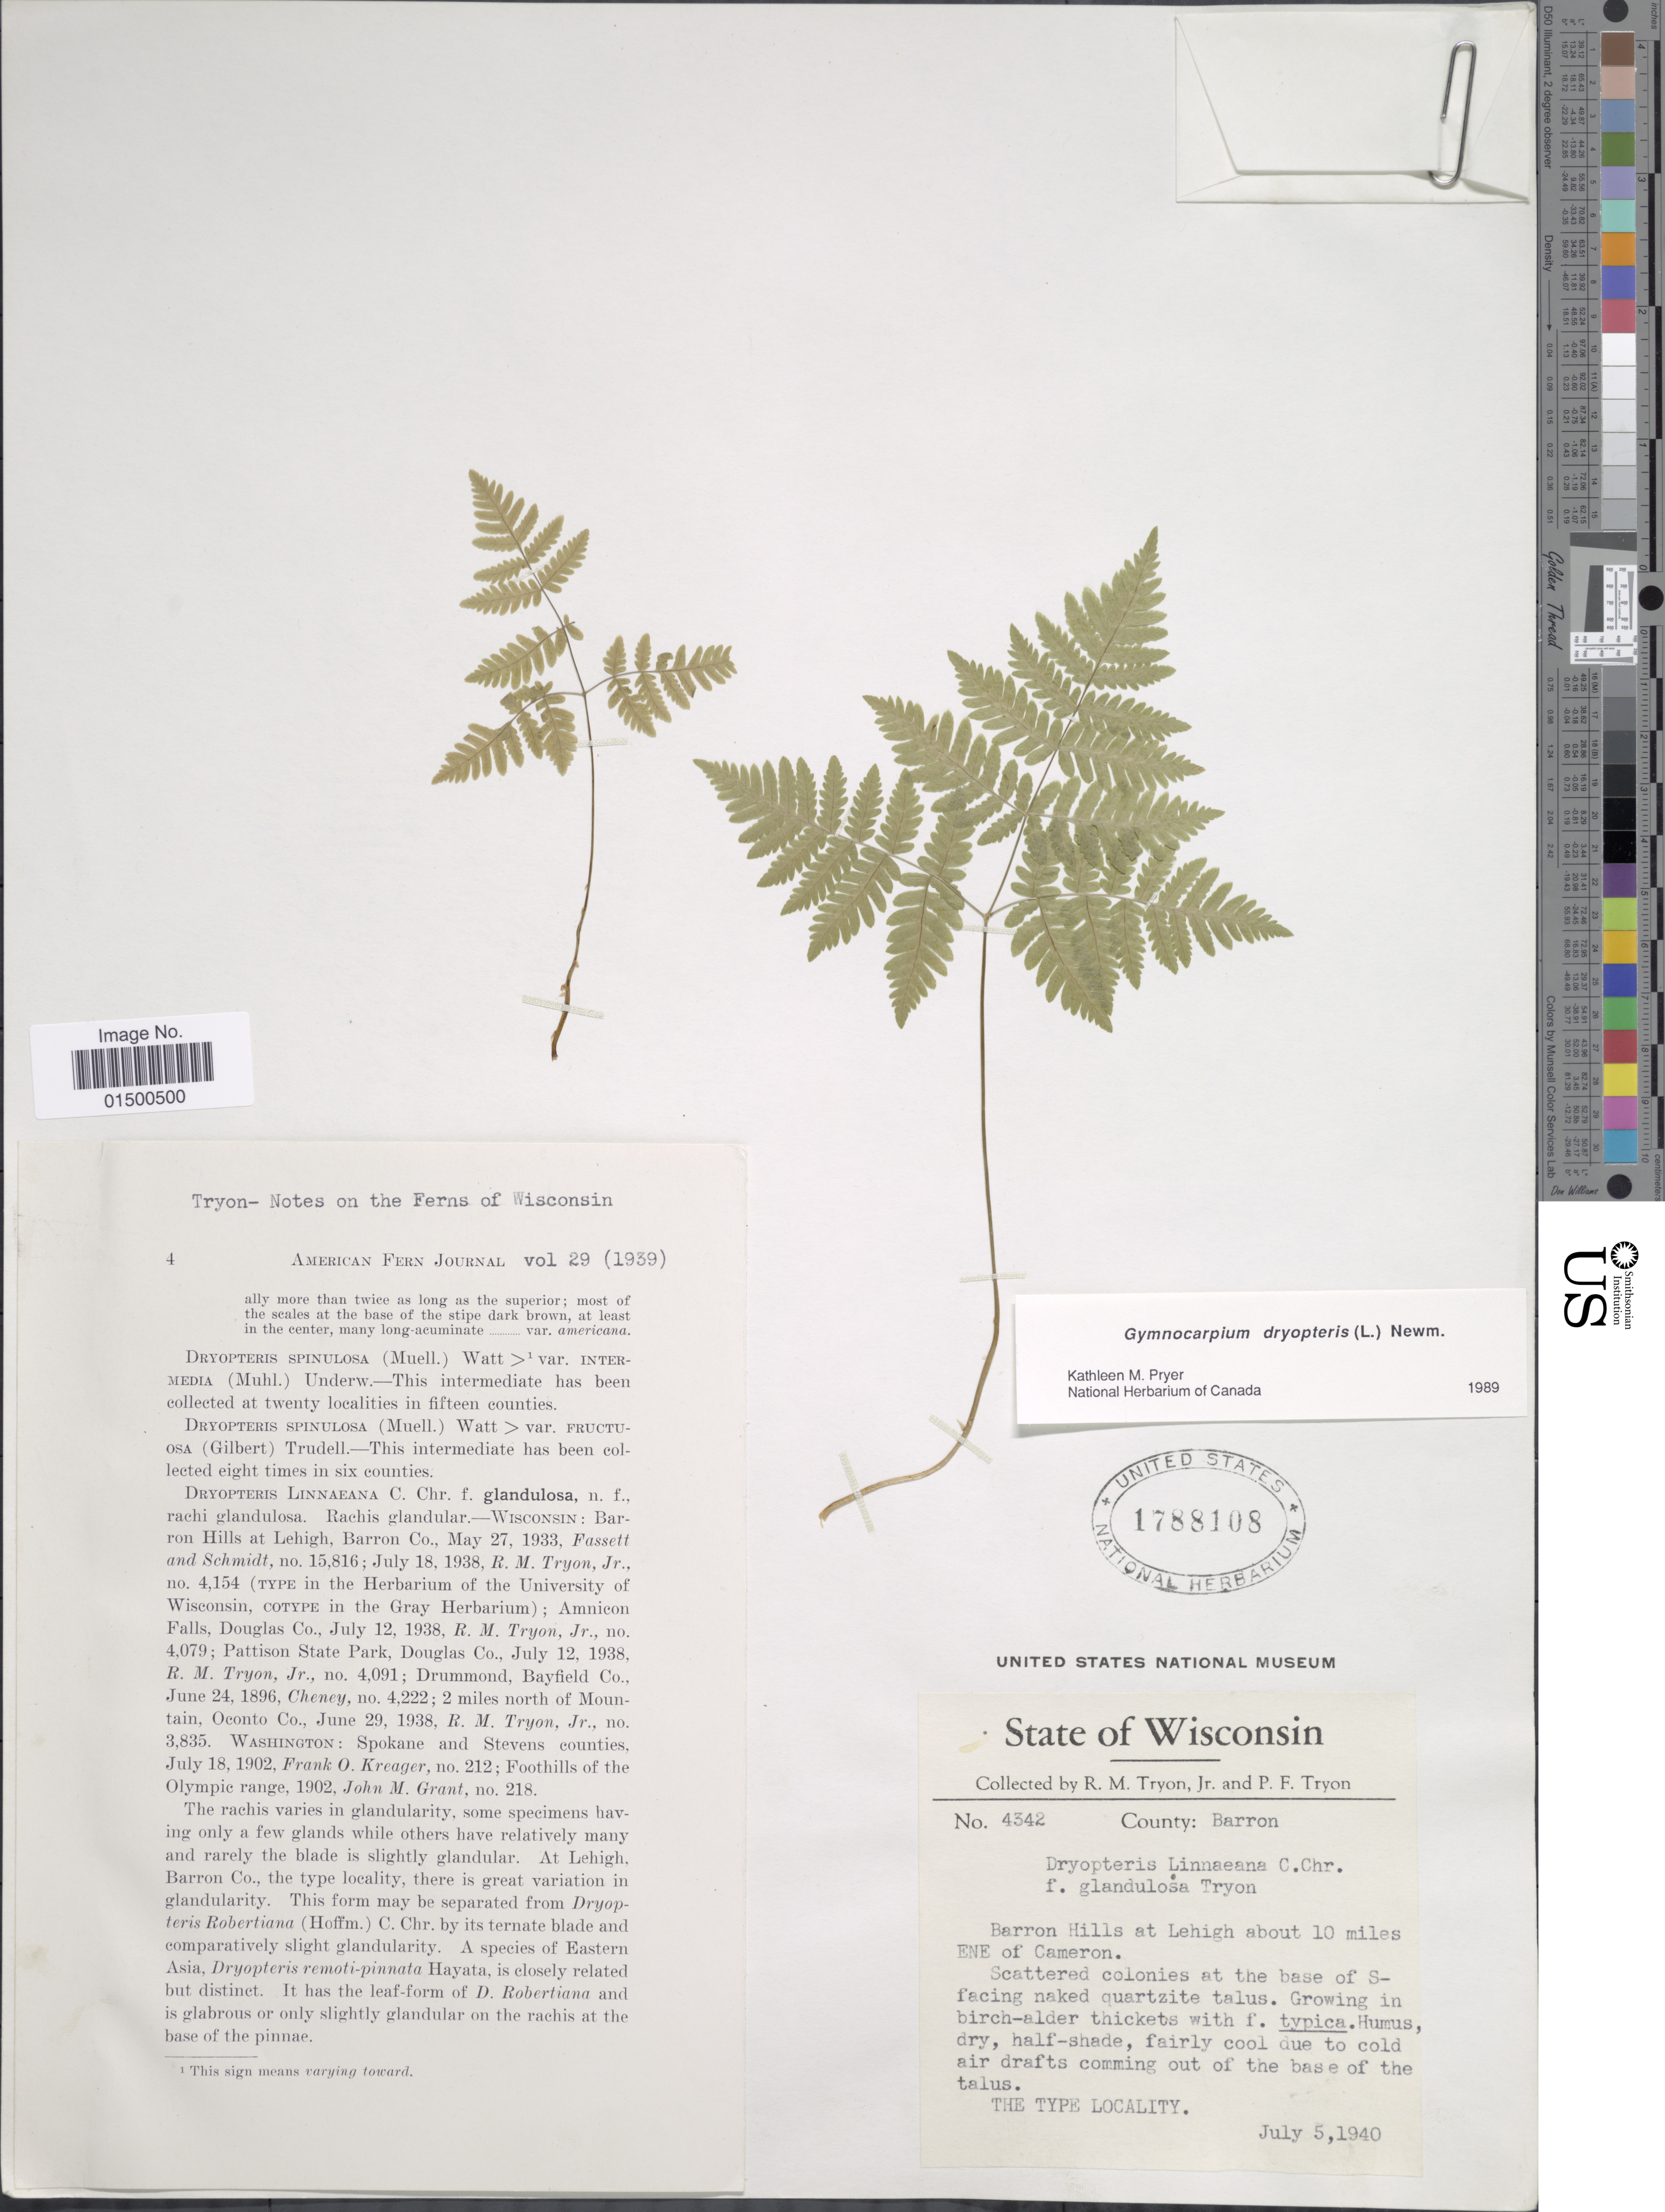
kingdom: Plantae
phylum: Tracheophyta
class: Polypodiopsida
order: Polypodiales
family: Cystopteridaceae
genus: Gymnocarpium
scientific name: Gymnocarpium dryopteris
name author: (L.) Newman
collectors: R. M. Tryon & P. Tryon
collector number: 4342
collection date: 1940-07-05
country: United States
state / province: Wisconsin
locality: County Barron, Barron Hills at Lehigh about 10 miles ENE of Cameron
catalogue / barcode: US 1788108